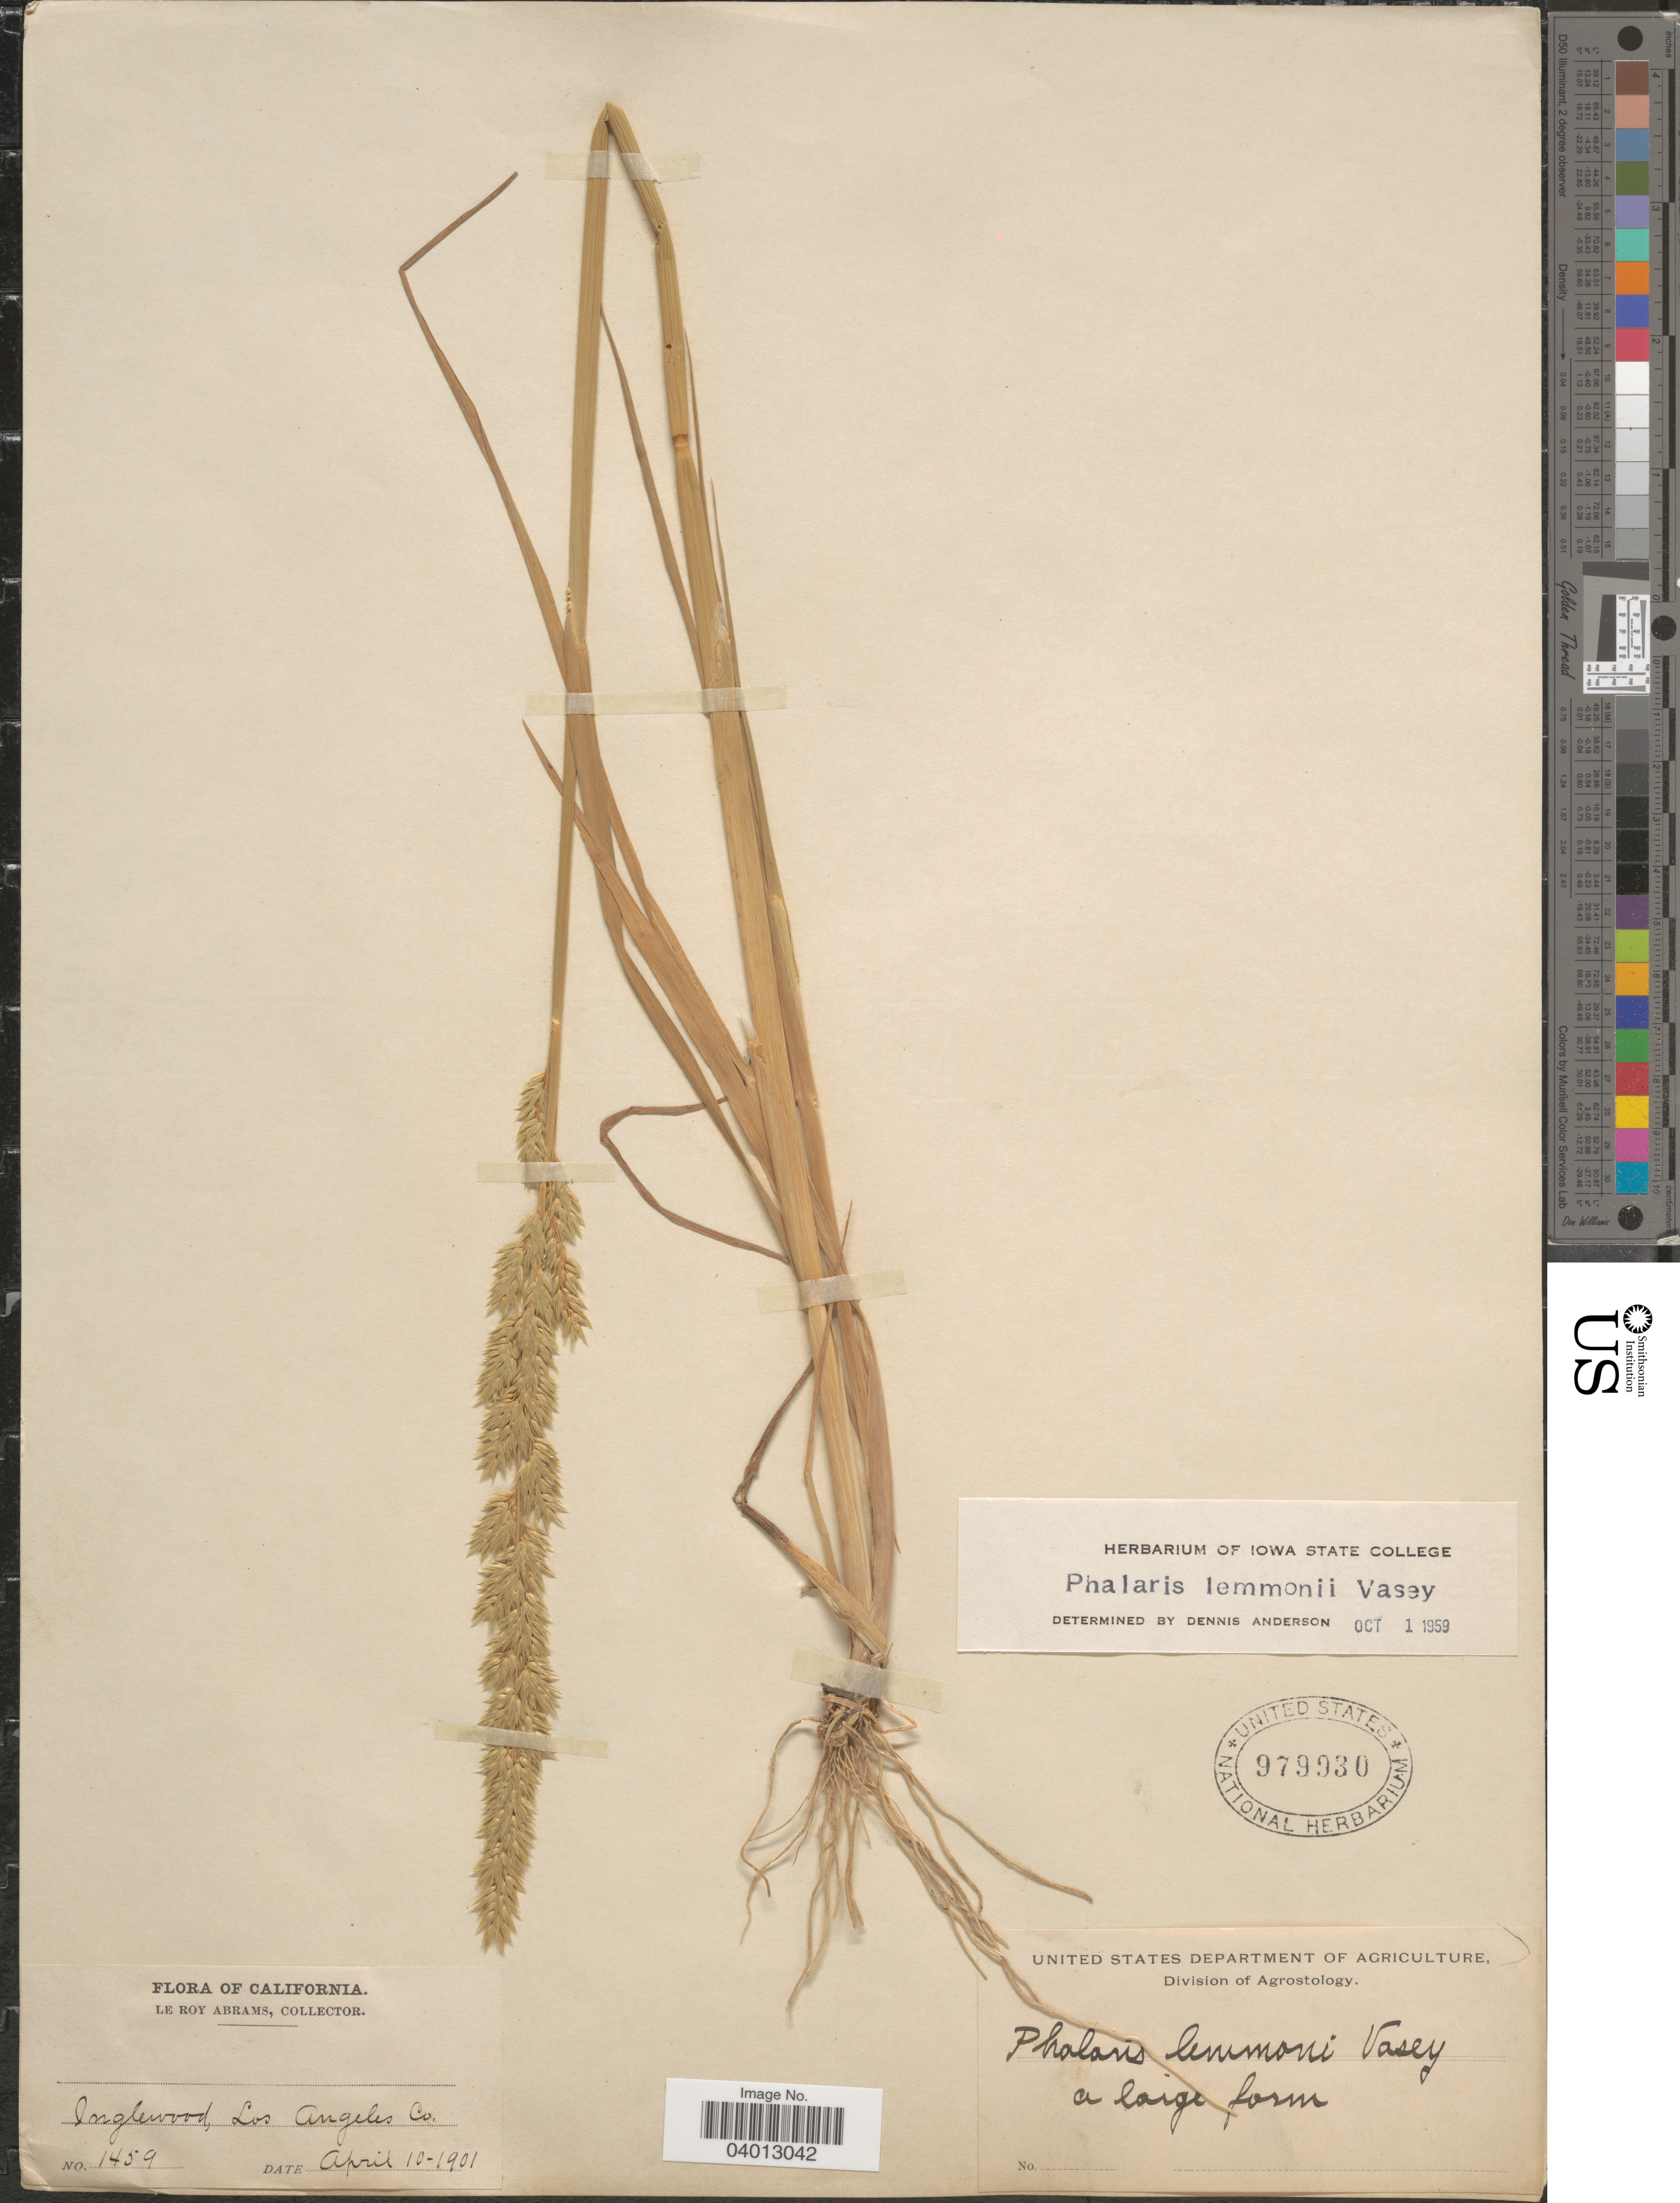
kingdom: Plantae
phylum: Tracheophyta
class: Liliopsida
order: Poales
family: Poaceae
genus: Phalaris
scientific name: Phalaris lemmonii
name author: Vasey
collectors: L. Abrams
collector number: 1459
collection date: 1901-04-10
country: United States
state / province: California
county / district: Los Angeles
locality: Inglewood, Los Angeles Co.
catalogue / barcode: US 979930